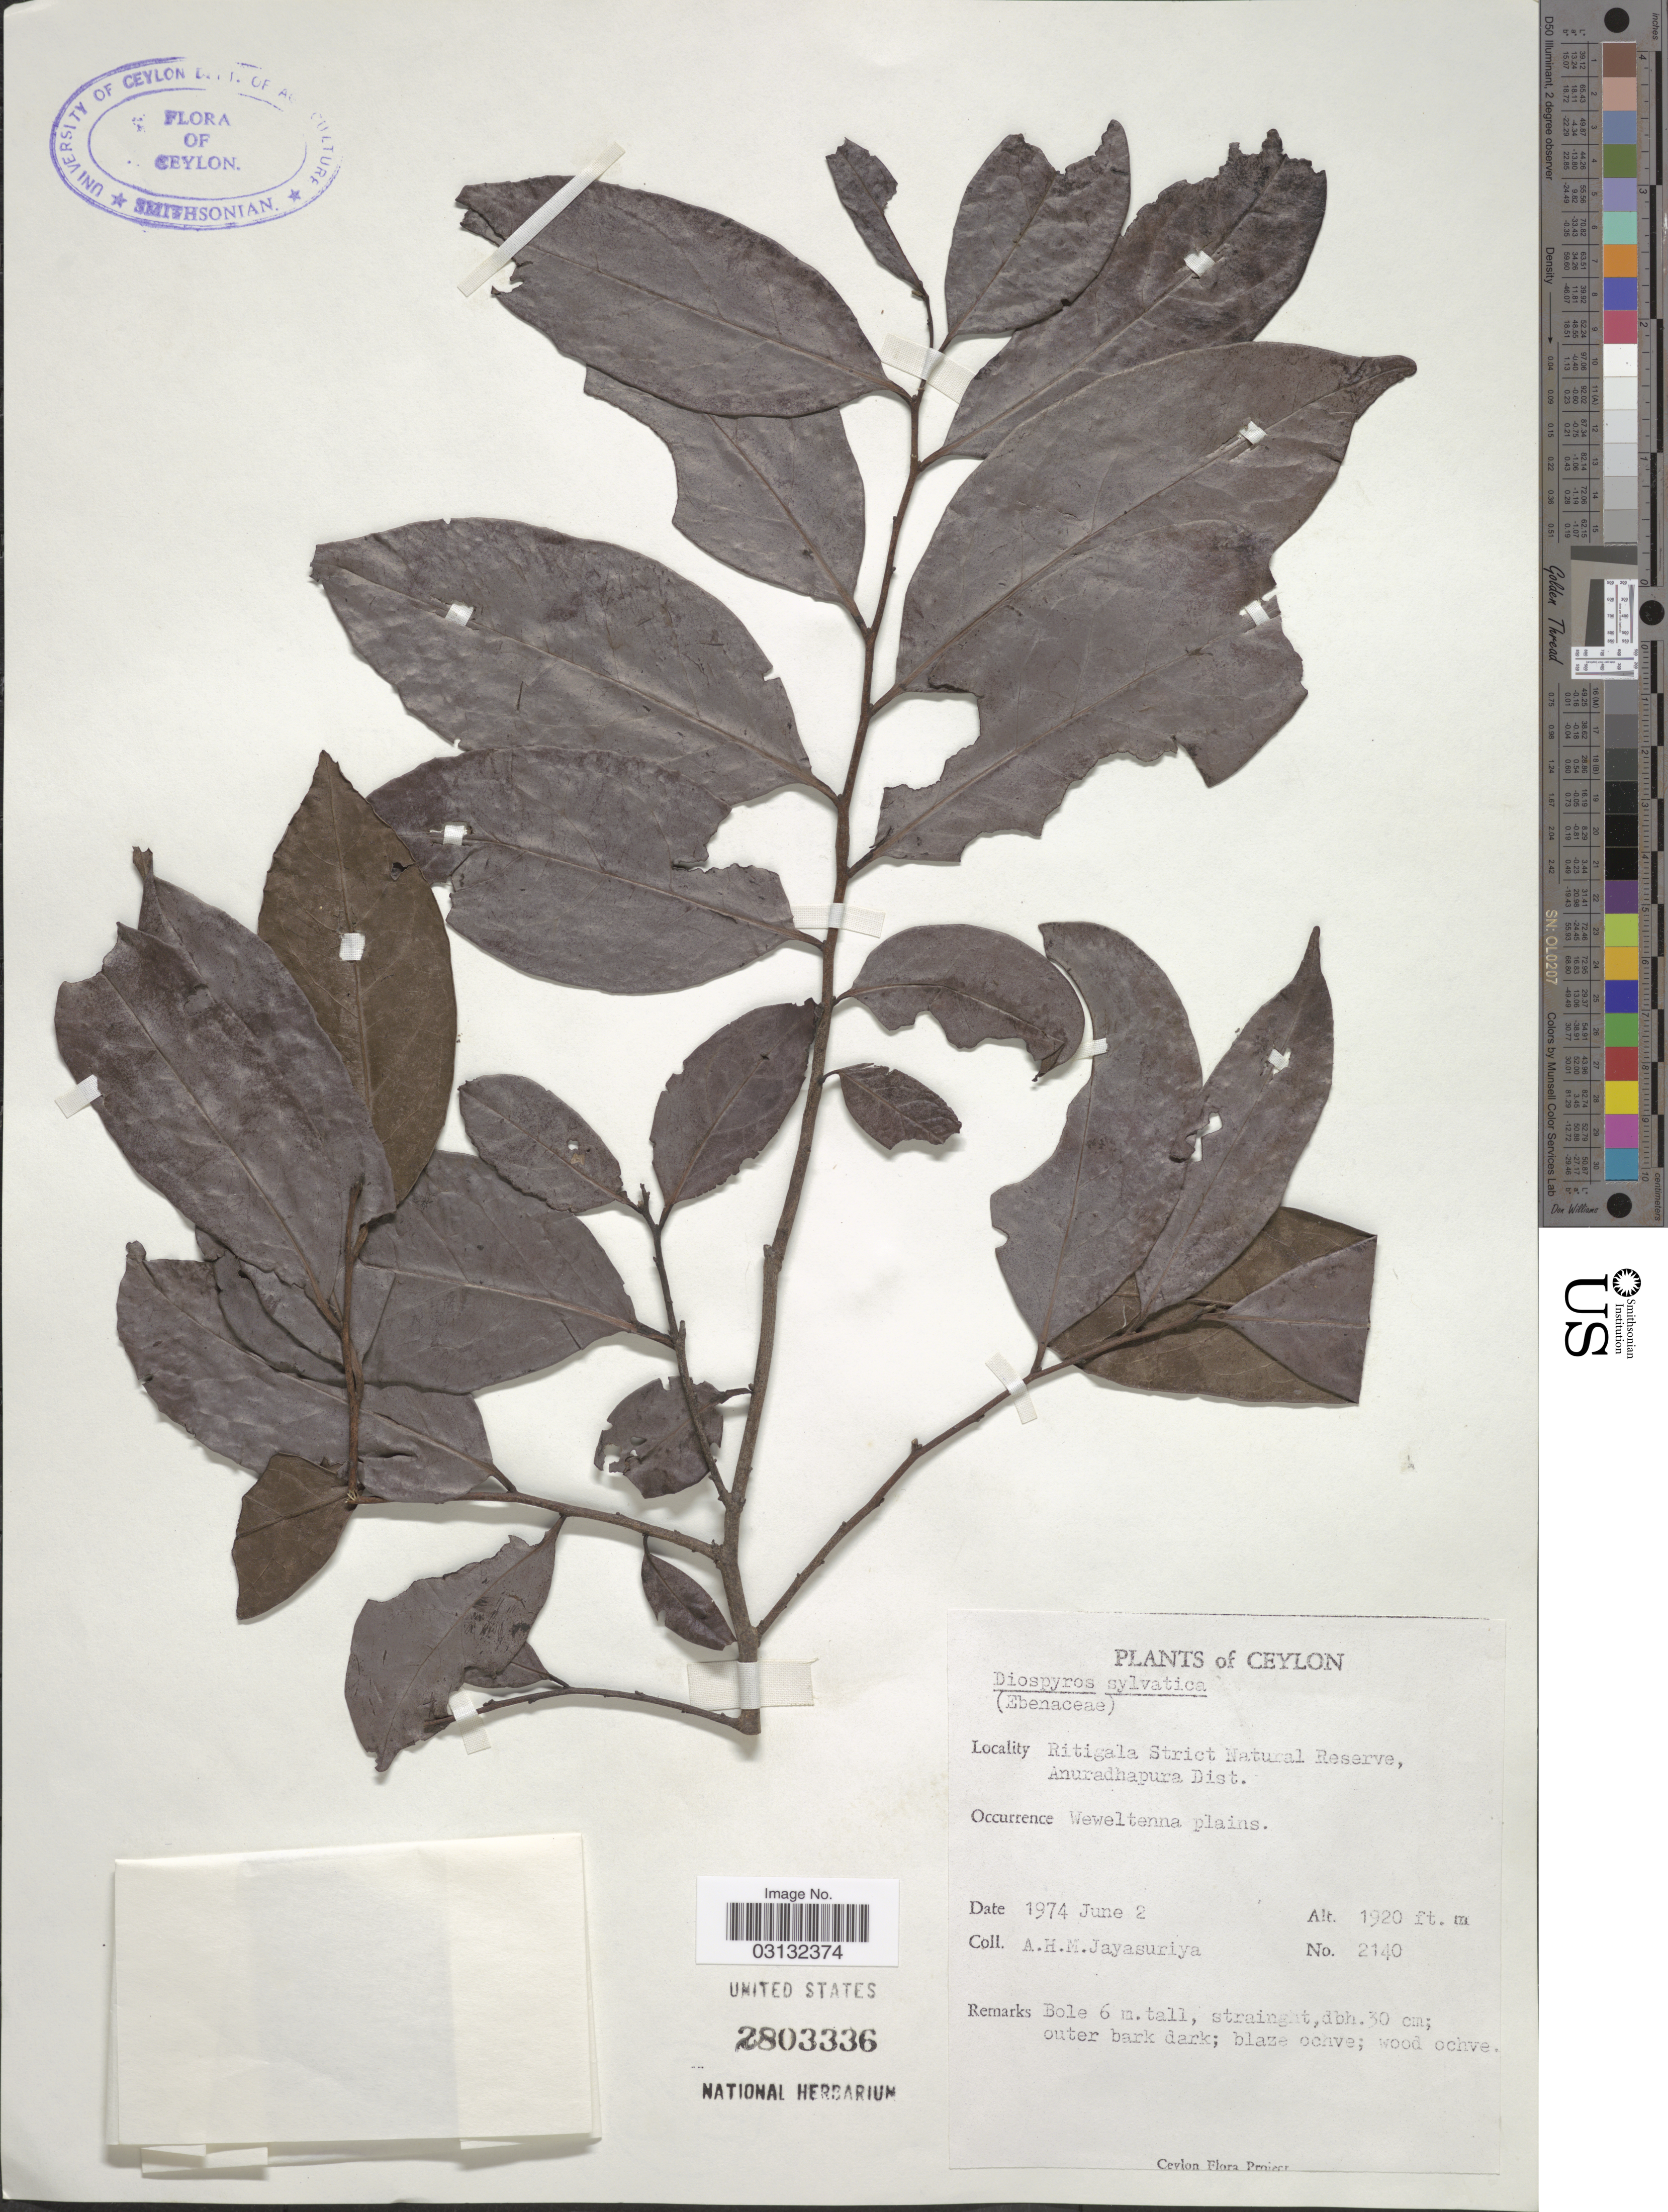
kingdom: Plantae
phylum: Tracheophyta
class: Magnoliopsida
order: Ericales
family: Ebenaceae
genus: Diospyros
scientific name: Diospyros sylvatica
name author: Roxb.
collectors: A. H. Jayasuriya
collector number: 2140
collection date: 1974-06-02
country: Sri Lanka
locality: Ceylon. Ritigala Strict Natural Reserve, Anuradhapura Dist. Weweltenna plains.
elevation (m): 585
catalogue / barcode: US 2803336